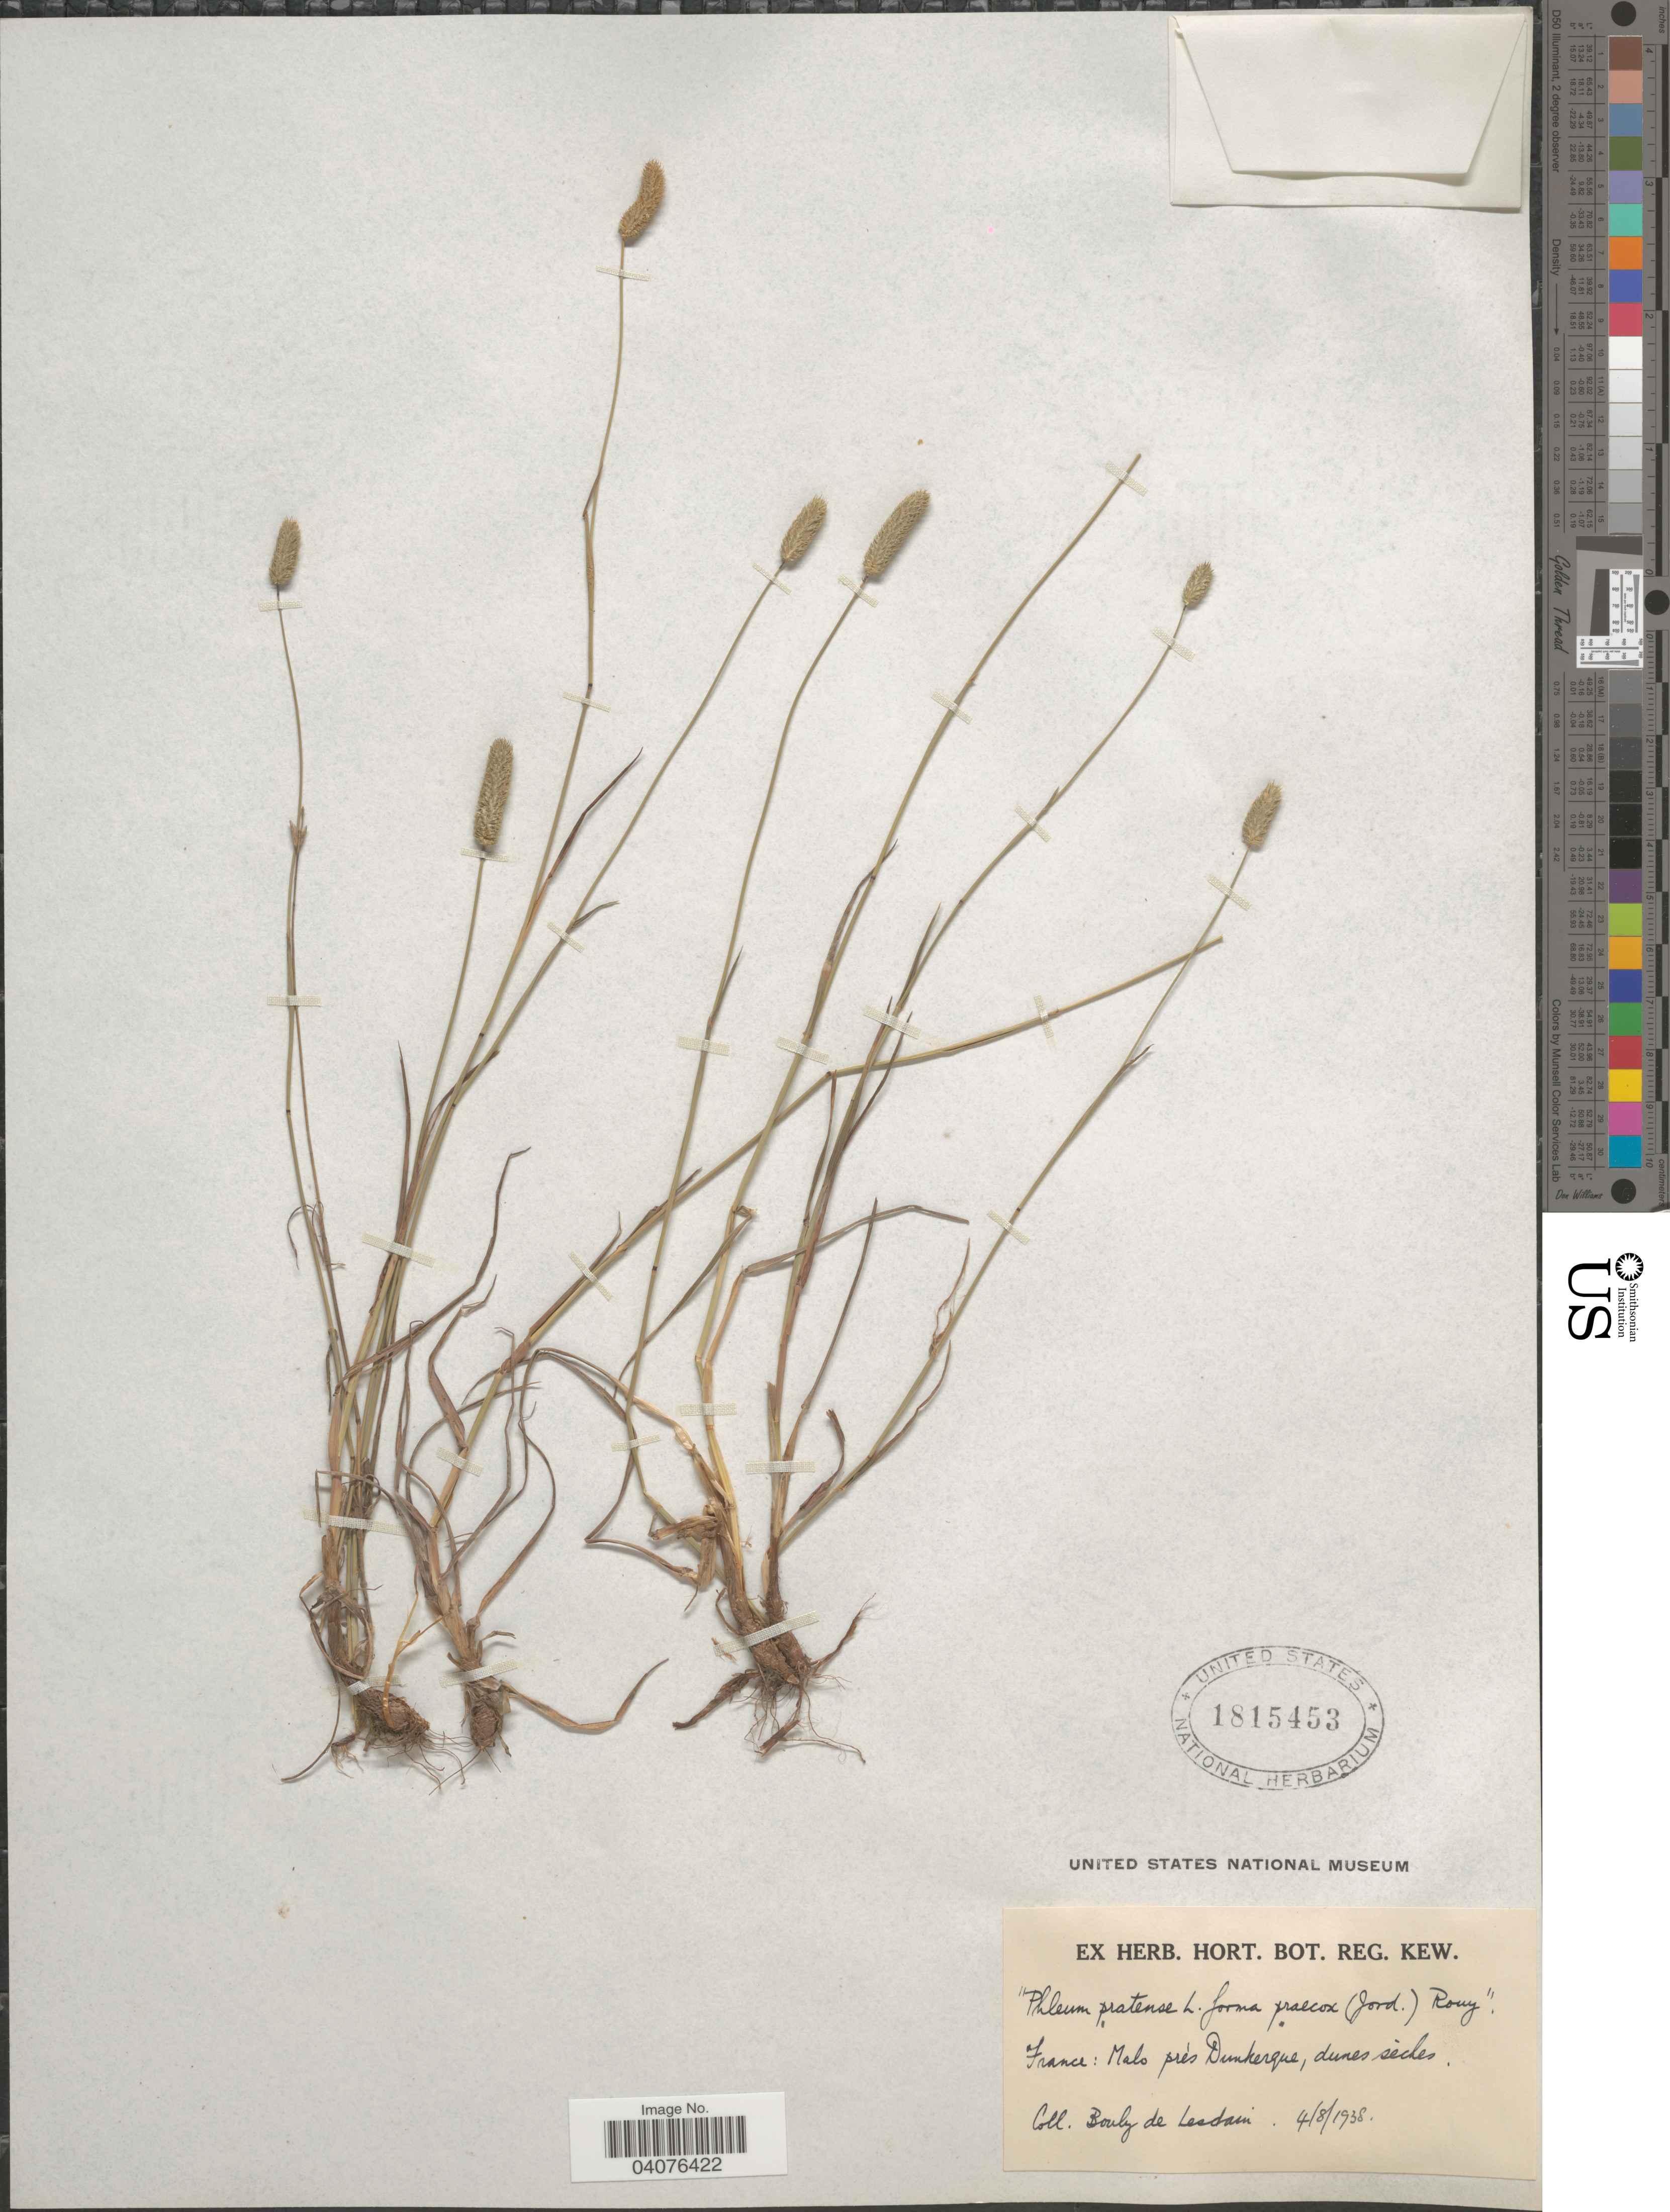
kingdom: Plantae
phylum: Tracheophyta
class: Liliopsida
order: Poales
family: Poaceae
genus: Phleum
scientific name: Phleum pratense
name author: L.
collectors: M. Bouly de Lesdain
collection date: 1938-08-04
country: France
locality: Malo près Dunkerque, dunes sèches.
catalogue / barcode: US 1815453